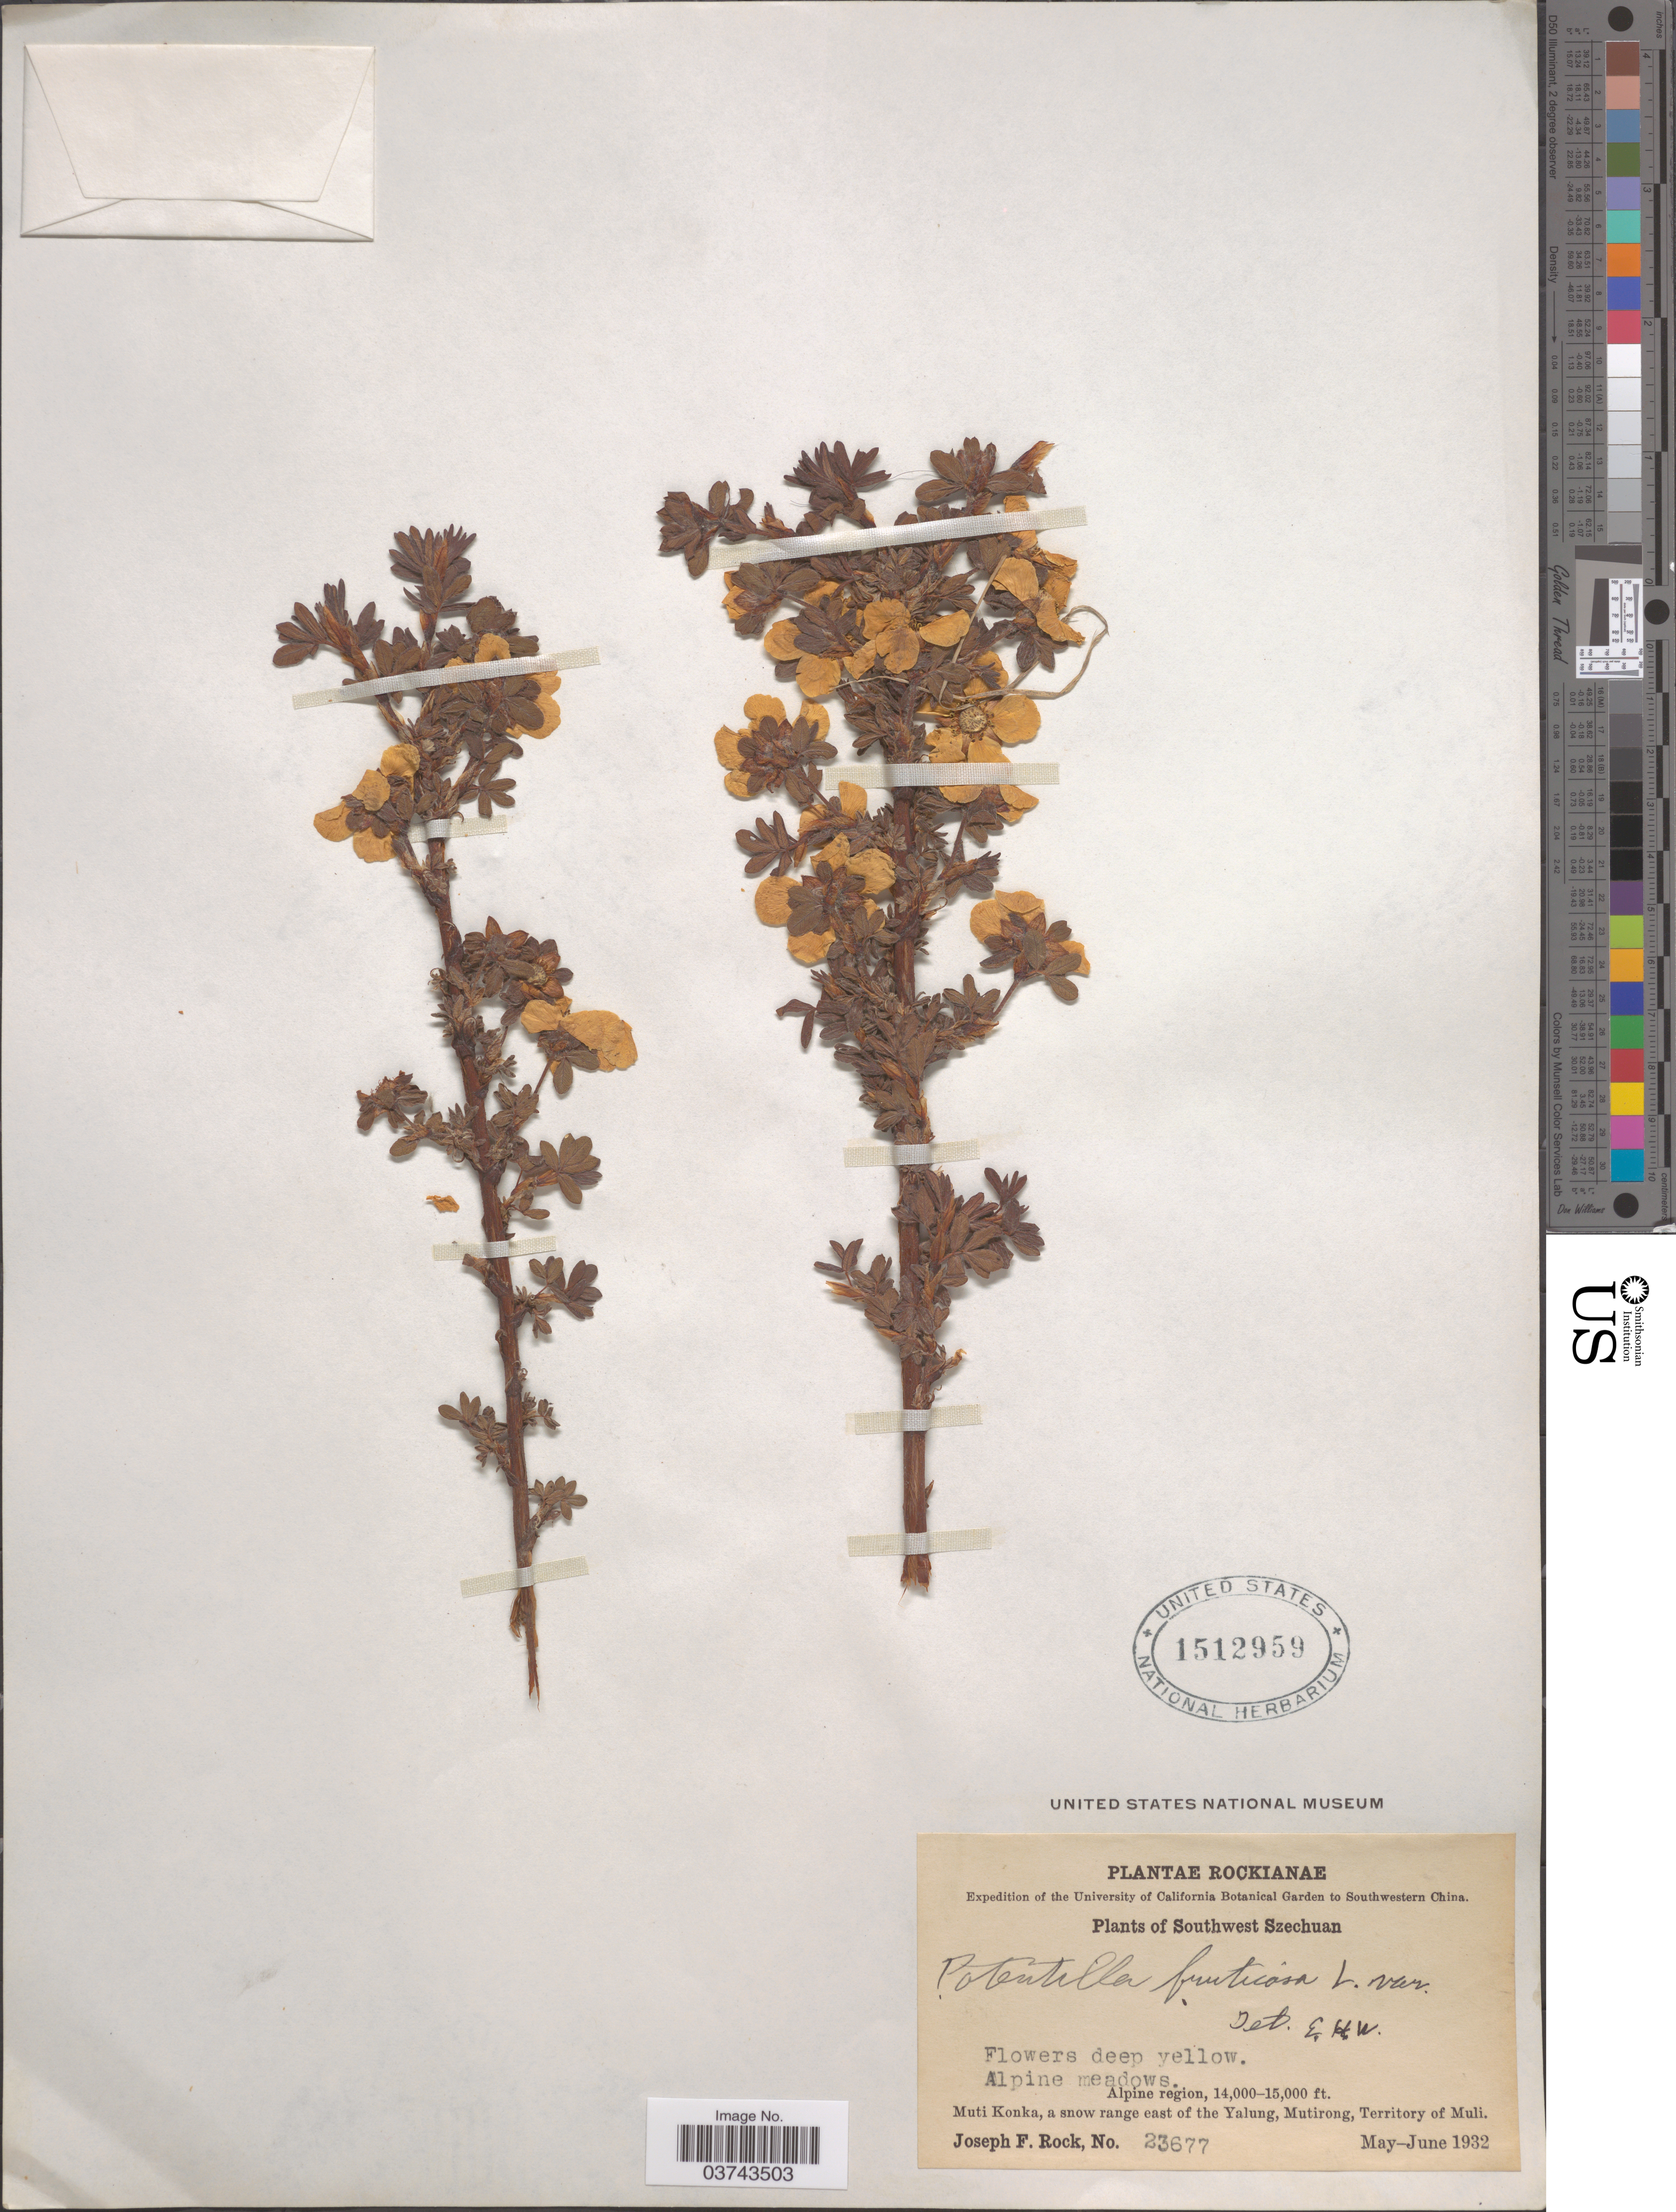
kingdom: Plantae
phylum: Tracheophyta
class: Magnoliopsida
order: Rosales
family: Rosaceae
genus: Dasiphora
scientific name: Dasiphora fruticosa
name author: (L.) Rydb.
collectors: J. F. Rock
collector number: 23677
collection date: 1932-05/1932-06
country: China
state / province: Sichuan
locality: Southwestern China. Southwest Szechuan. Muti Konka, a snow range east of the Yalung, Mutirong, Territory of Muli.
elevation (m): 4267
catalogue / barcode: US 1512959